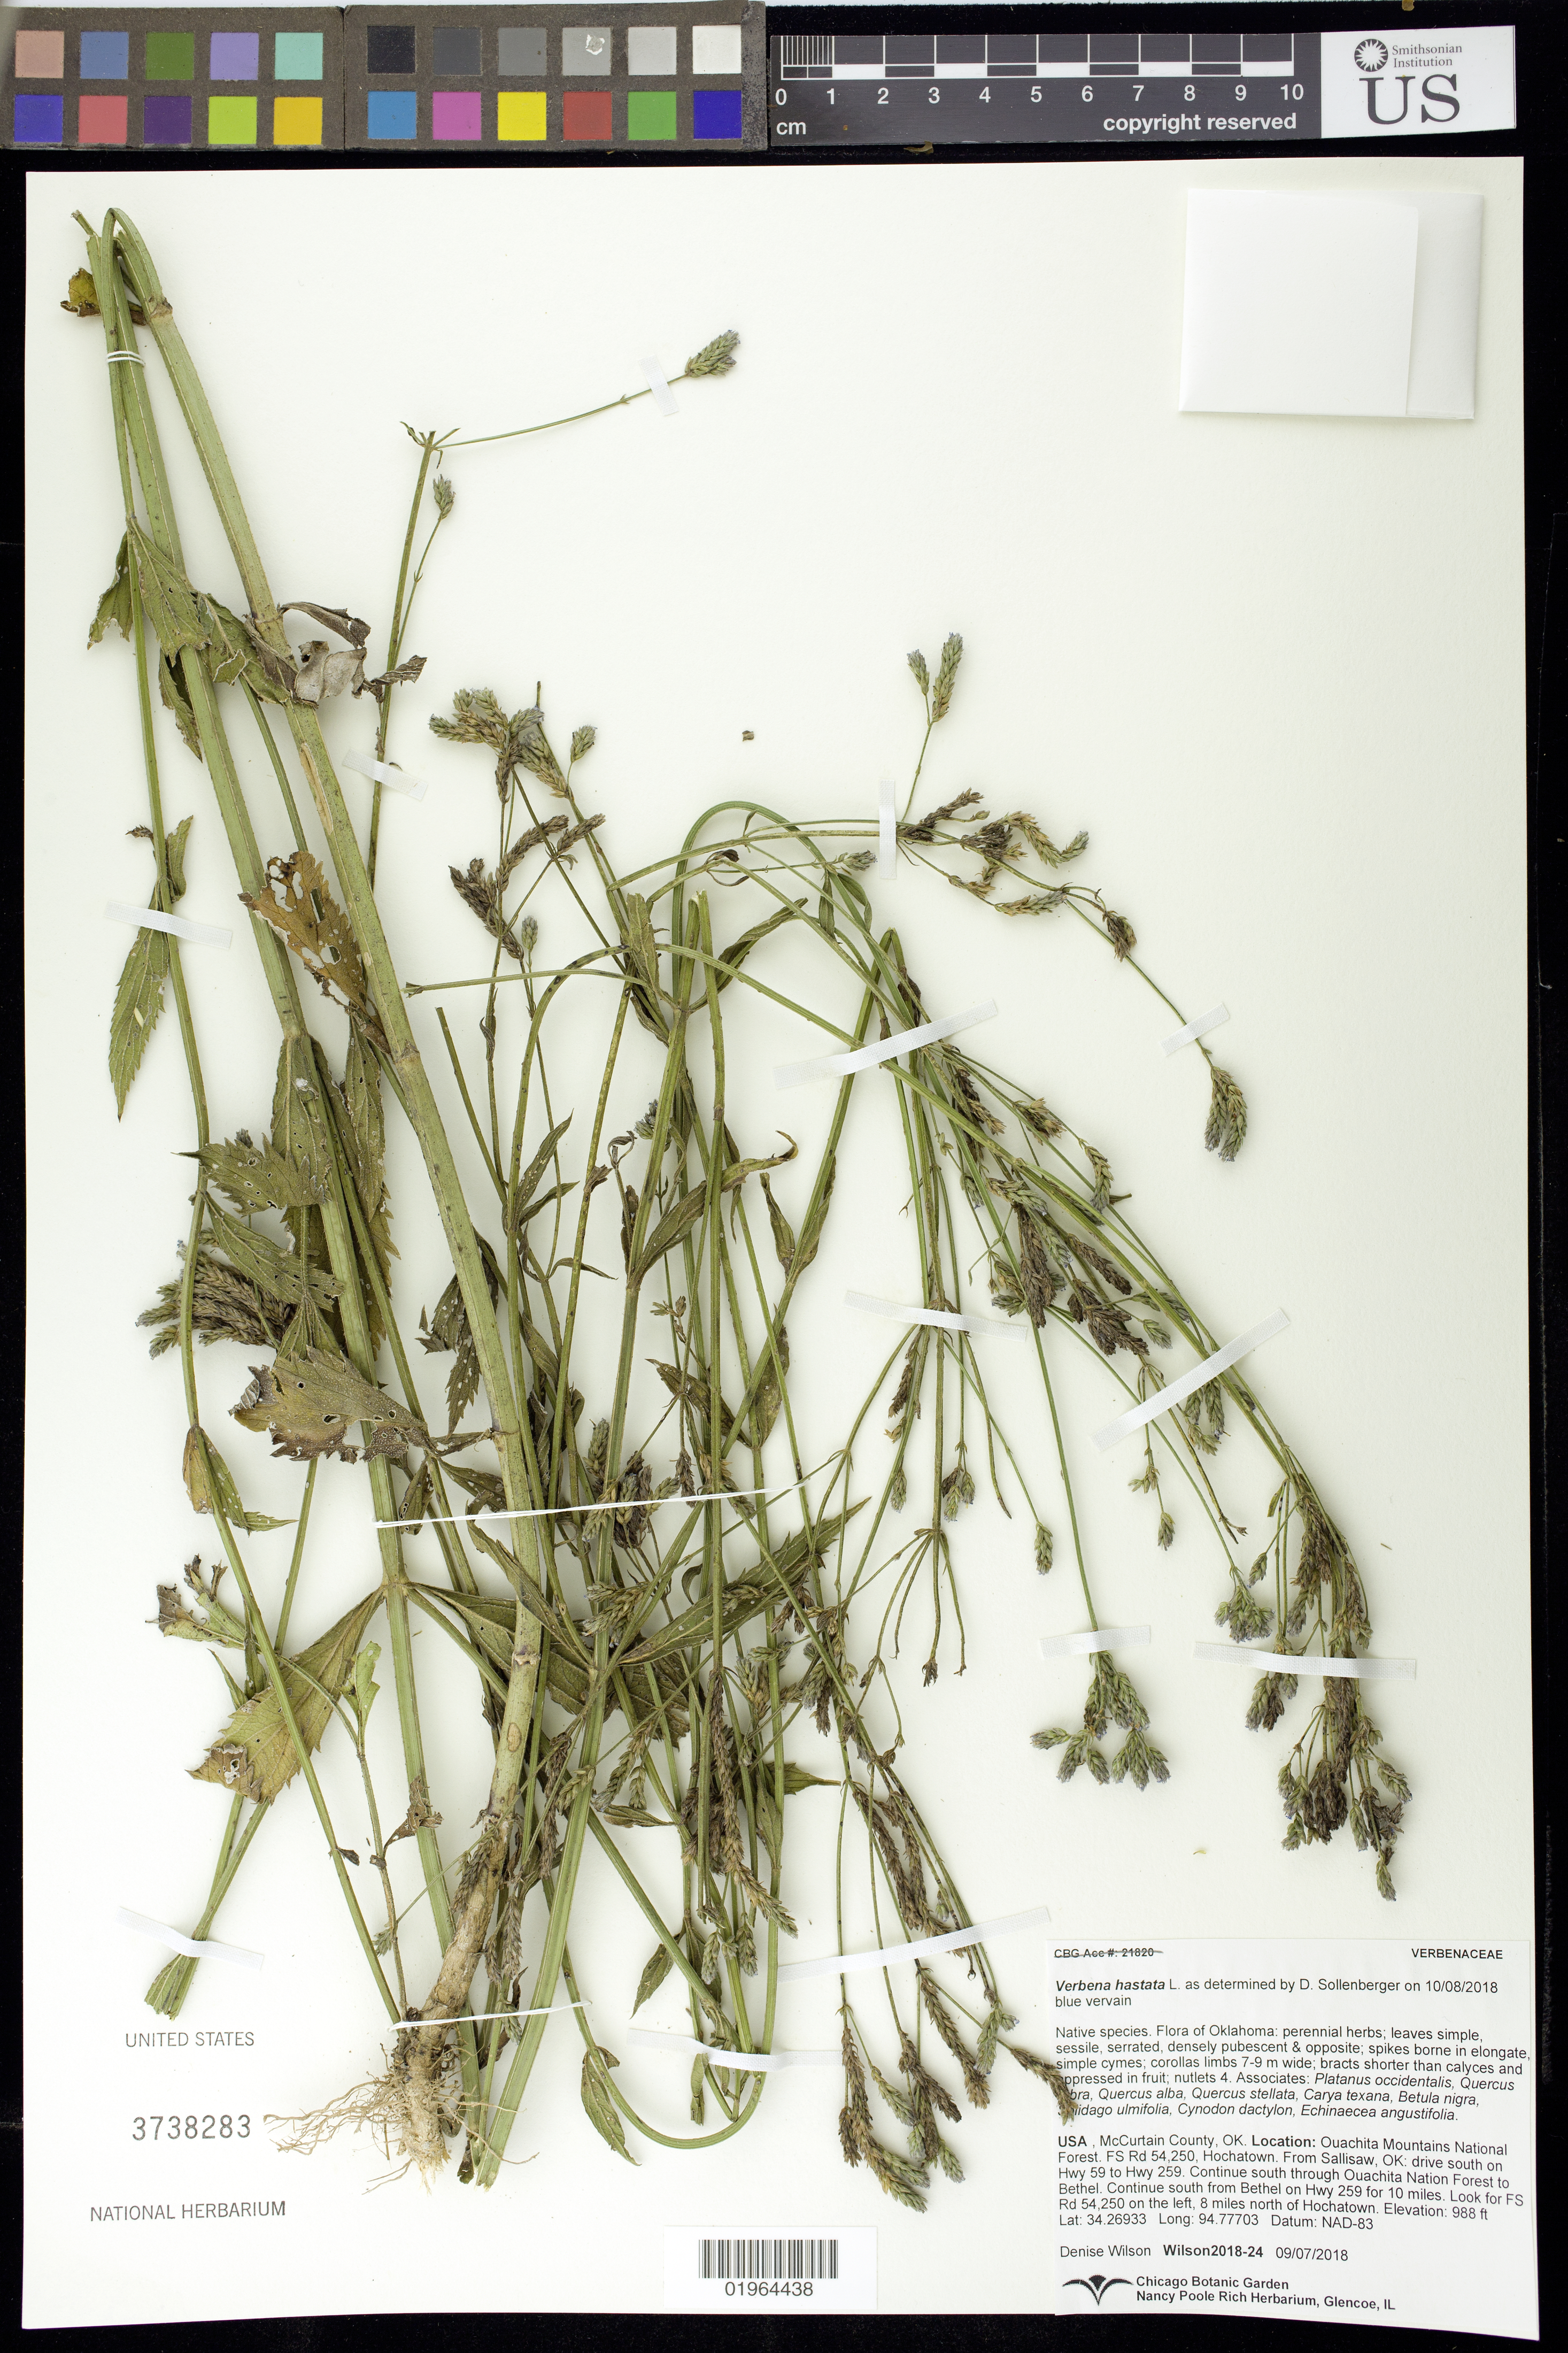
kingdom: Plantae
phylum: Tracheophyta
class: Magnoliopsida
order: Lamiales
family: Verbenaceae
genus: Verbena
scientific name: Verbena hastata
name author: L.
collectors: D. Wilson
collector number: Wilson2018-24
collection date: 2018-09-07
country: United States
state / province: Oklahoma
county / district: McCurtain County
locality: Ouachita Mtns National Park. From Sallisaw: S on Hwy 59 to Hwy 259, S through Ouachita National Forest to Bethel, S on Hwy 259 for 10 miles, 8 mi. N of Hochatown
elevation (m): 301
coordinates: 34.26933, 94.77703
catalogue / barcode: US 3738283